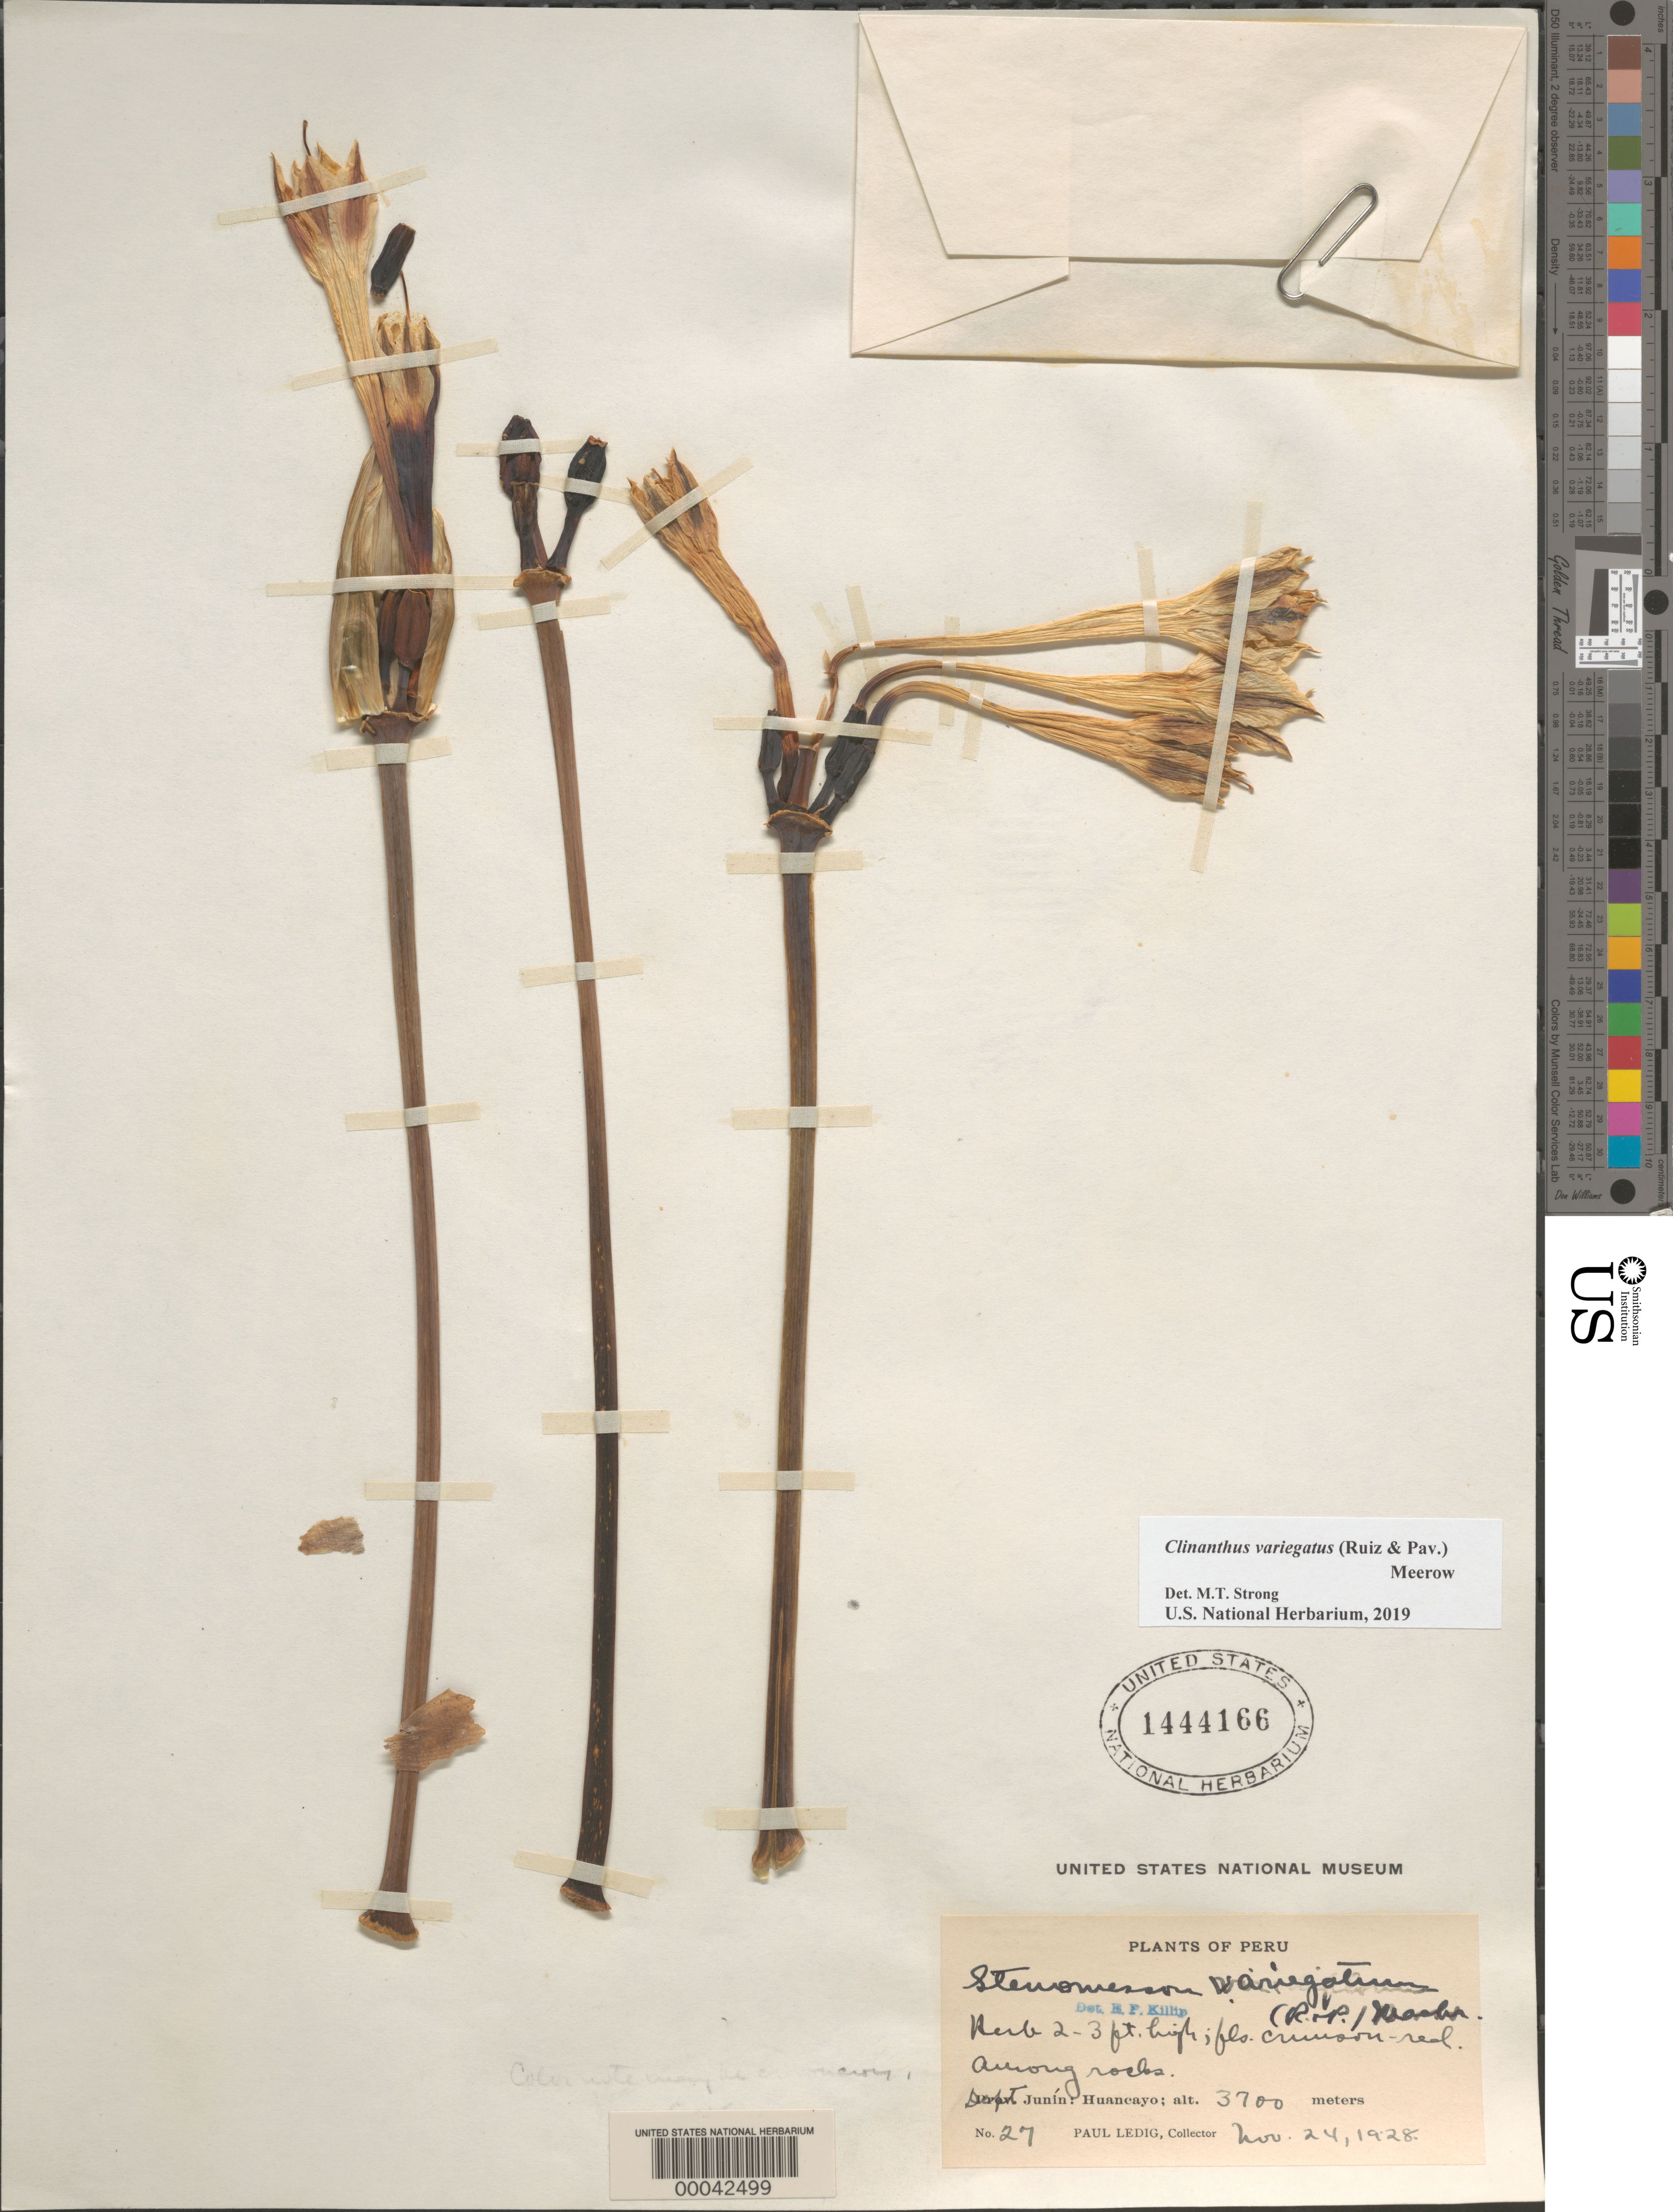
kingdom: Plantae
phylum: Tracheophyta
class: Liliopsida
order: Asparagales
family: Amaryllidaceae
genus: Clinanthus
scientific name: Clinanthus variegatus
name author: (Ruiz & Pav.) Meerow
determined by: Strong, Mark T., (BOT), Smithsonian Institution - National Museum of Natural History (UNITED STATES)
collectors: P. Ledig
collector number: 27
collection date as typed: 24 Nov 1928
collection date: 1928-11-24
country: Peru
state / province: Junín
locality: Huancayo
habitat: Among rocks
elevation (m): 3700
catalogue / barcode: US 1444166